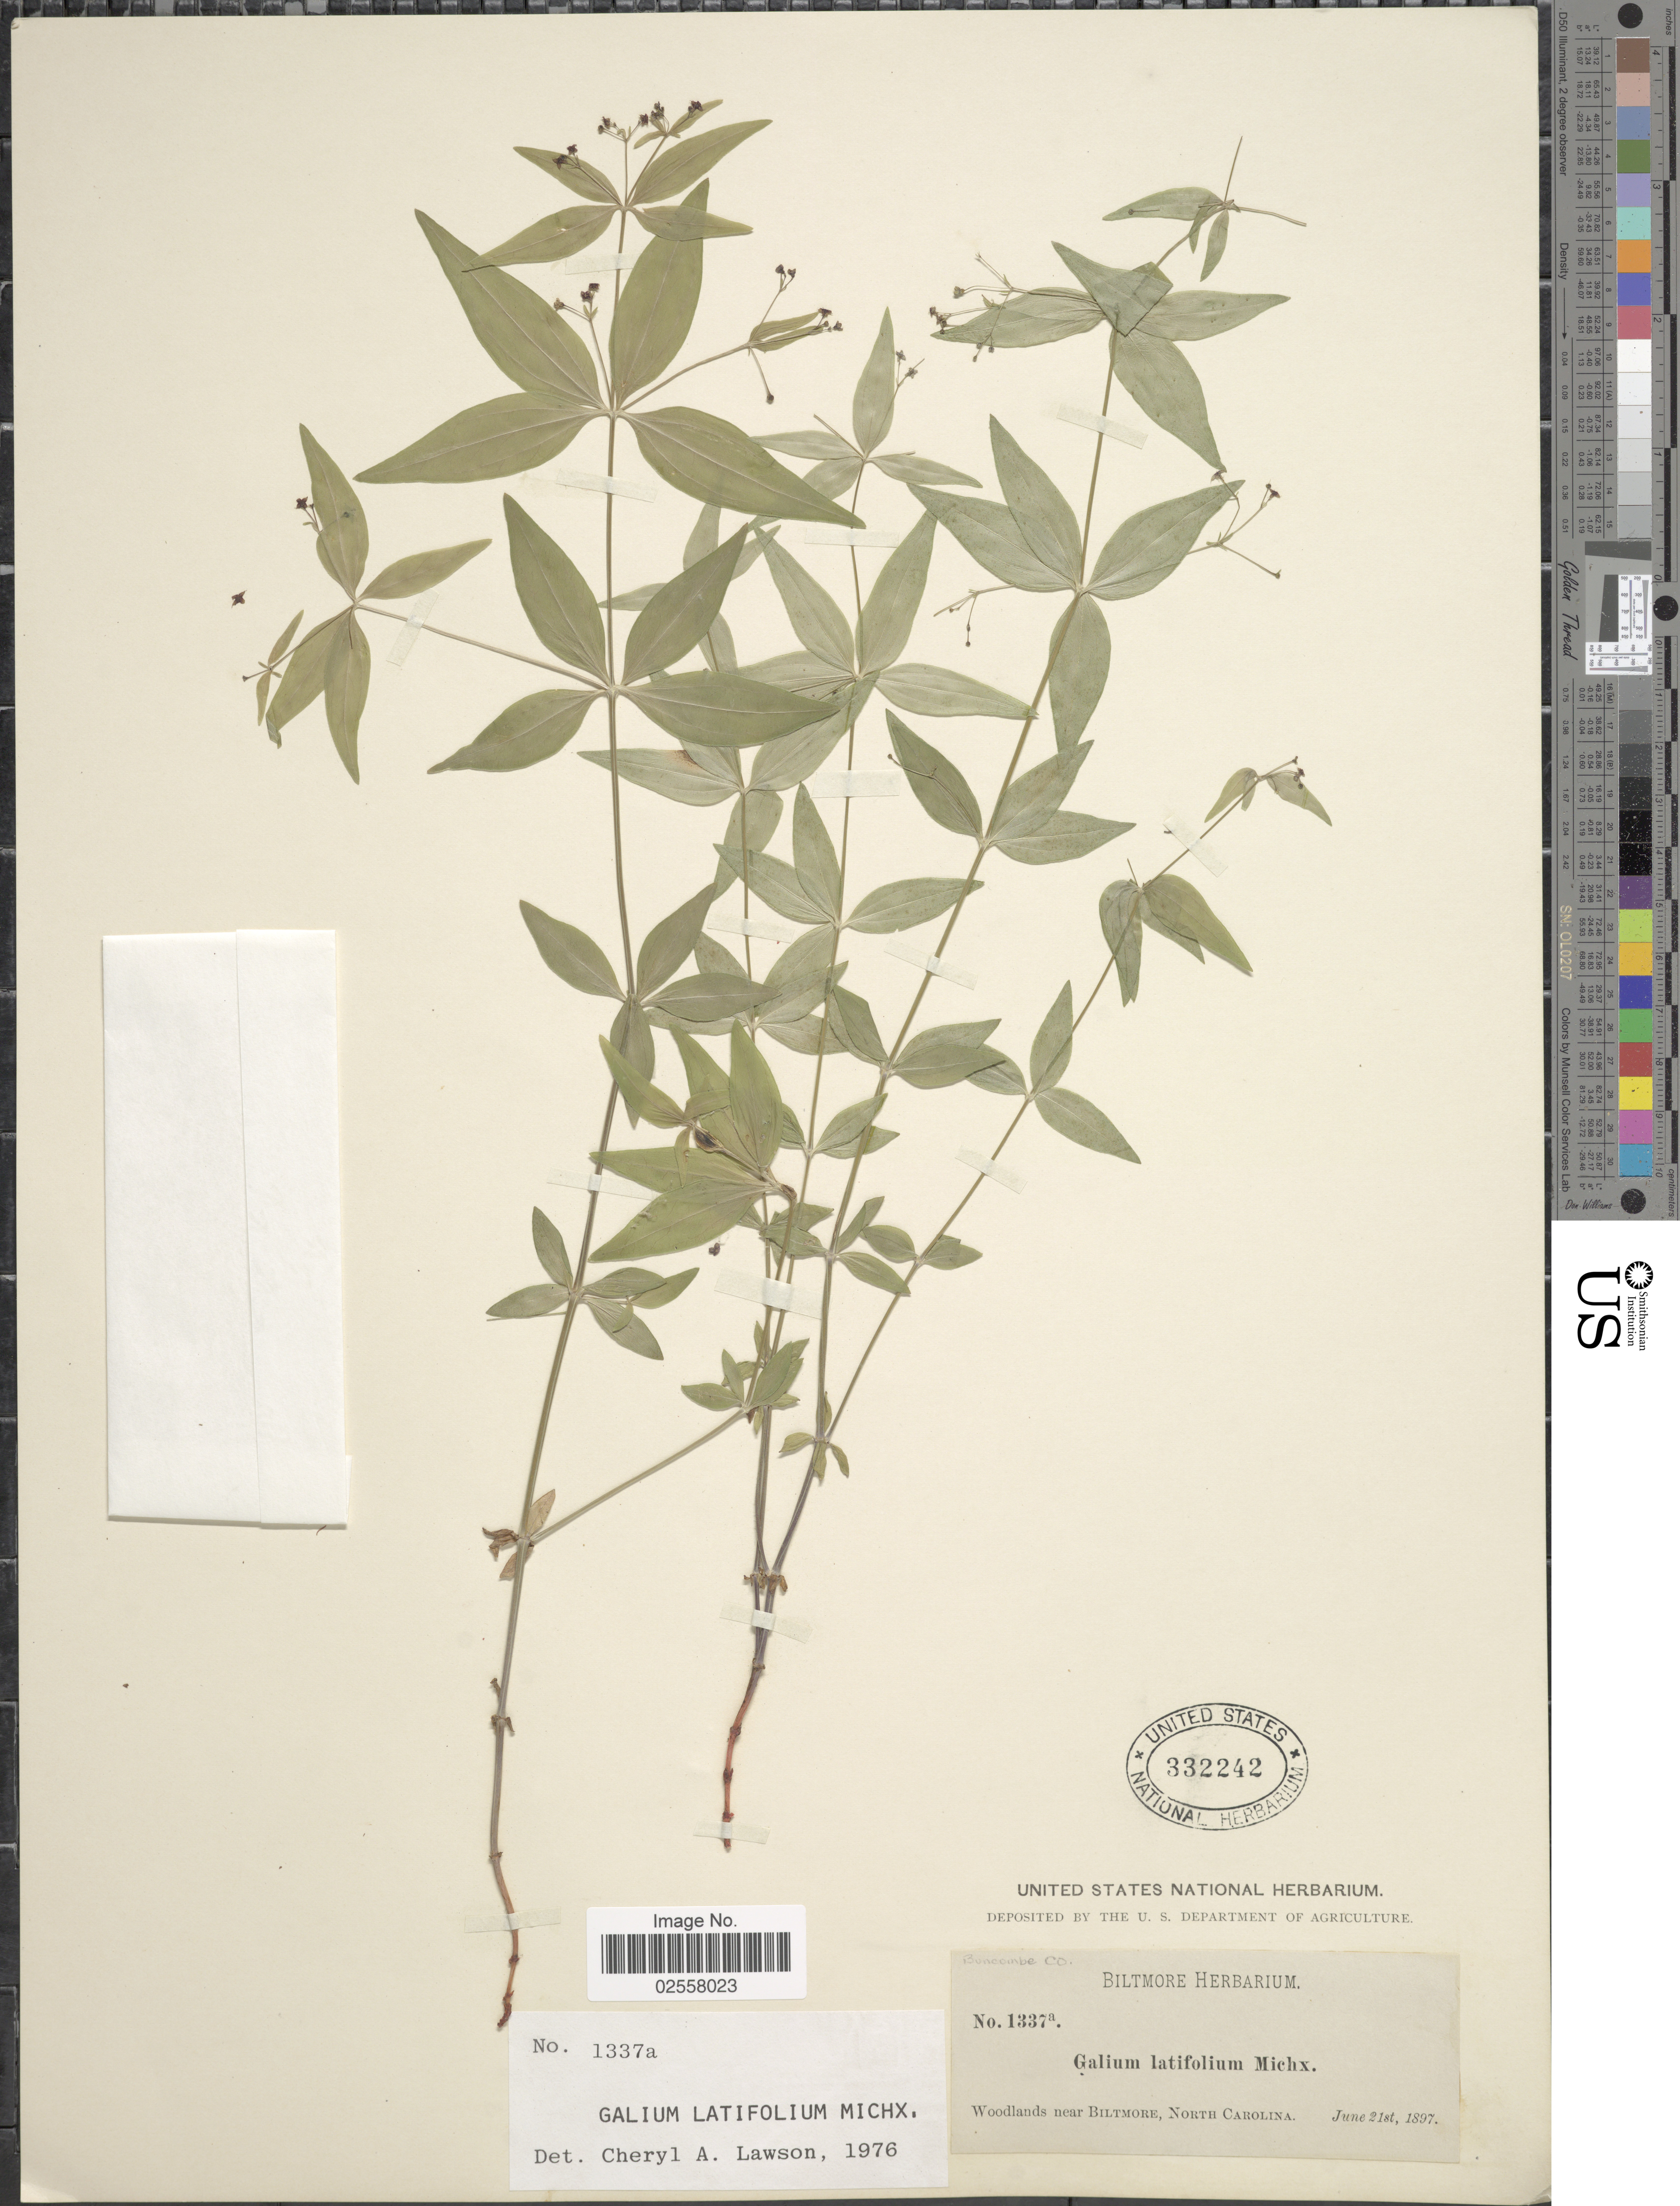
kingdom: Plantae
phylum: Tracheophyta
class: Magnoliopsida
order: Gentianales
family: Rubiaceae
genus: Galium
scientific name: Galium latifolium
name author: Michx.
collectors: ex herb. Biltmore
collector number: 1337a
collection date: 1897-06-21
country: United States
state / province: North Carolina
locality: Woodlands near Biltmore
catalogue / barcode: US 332242